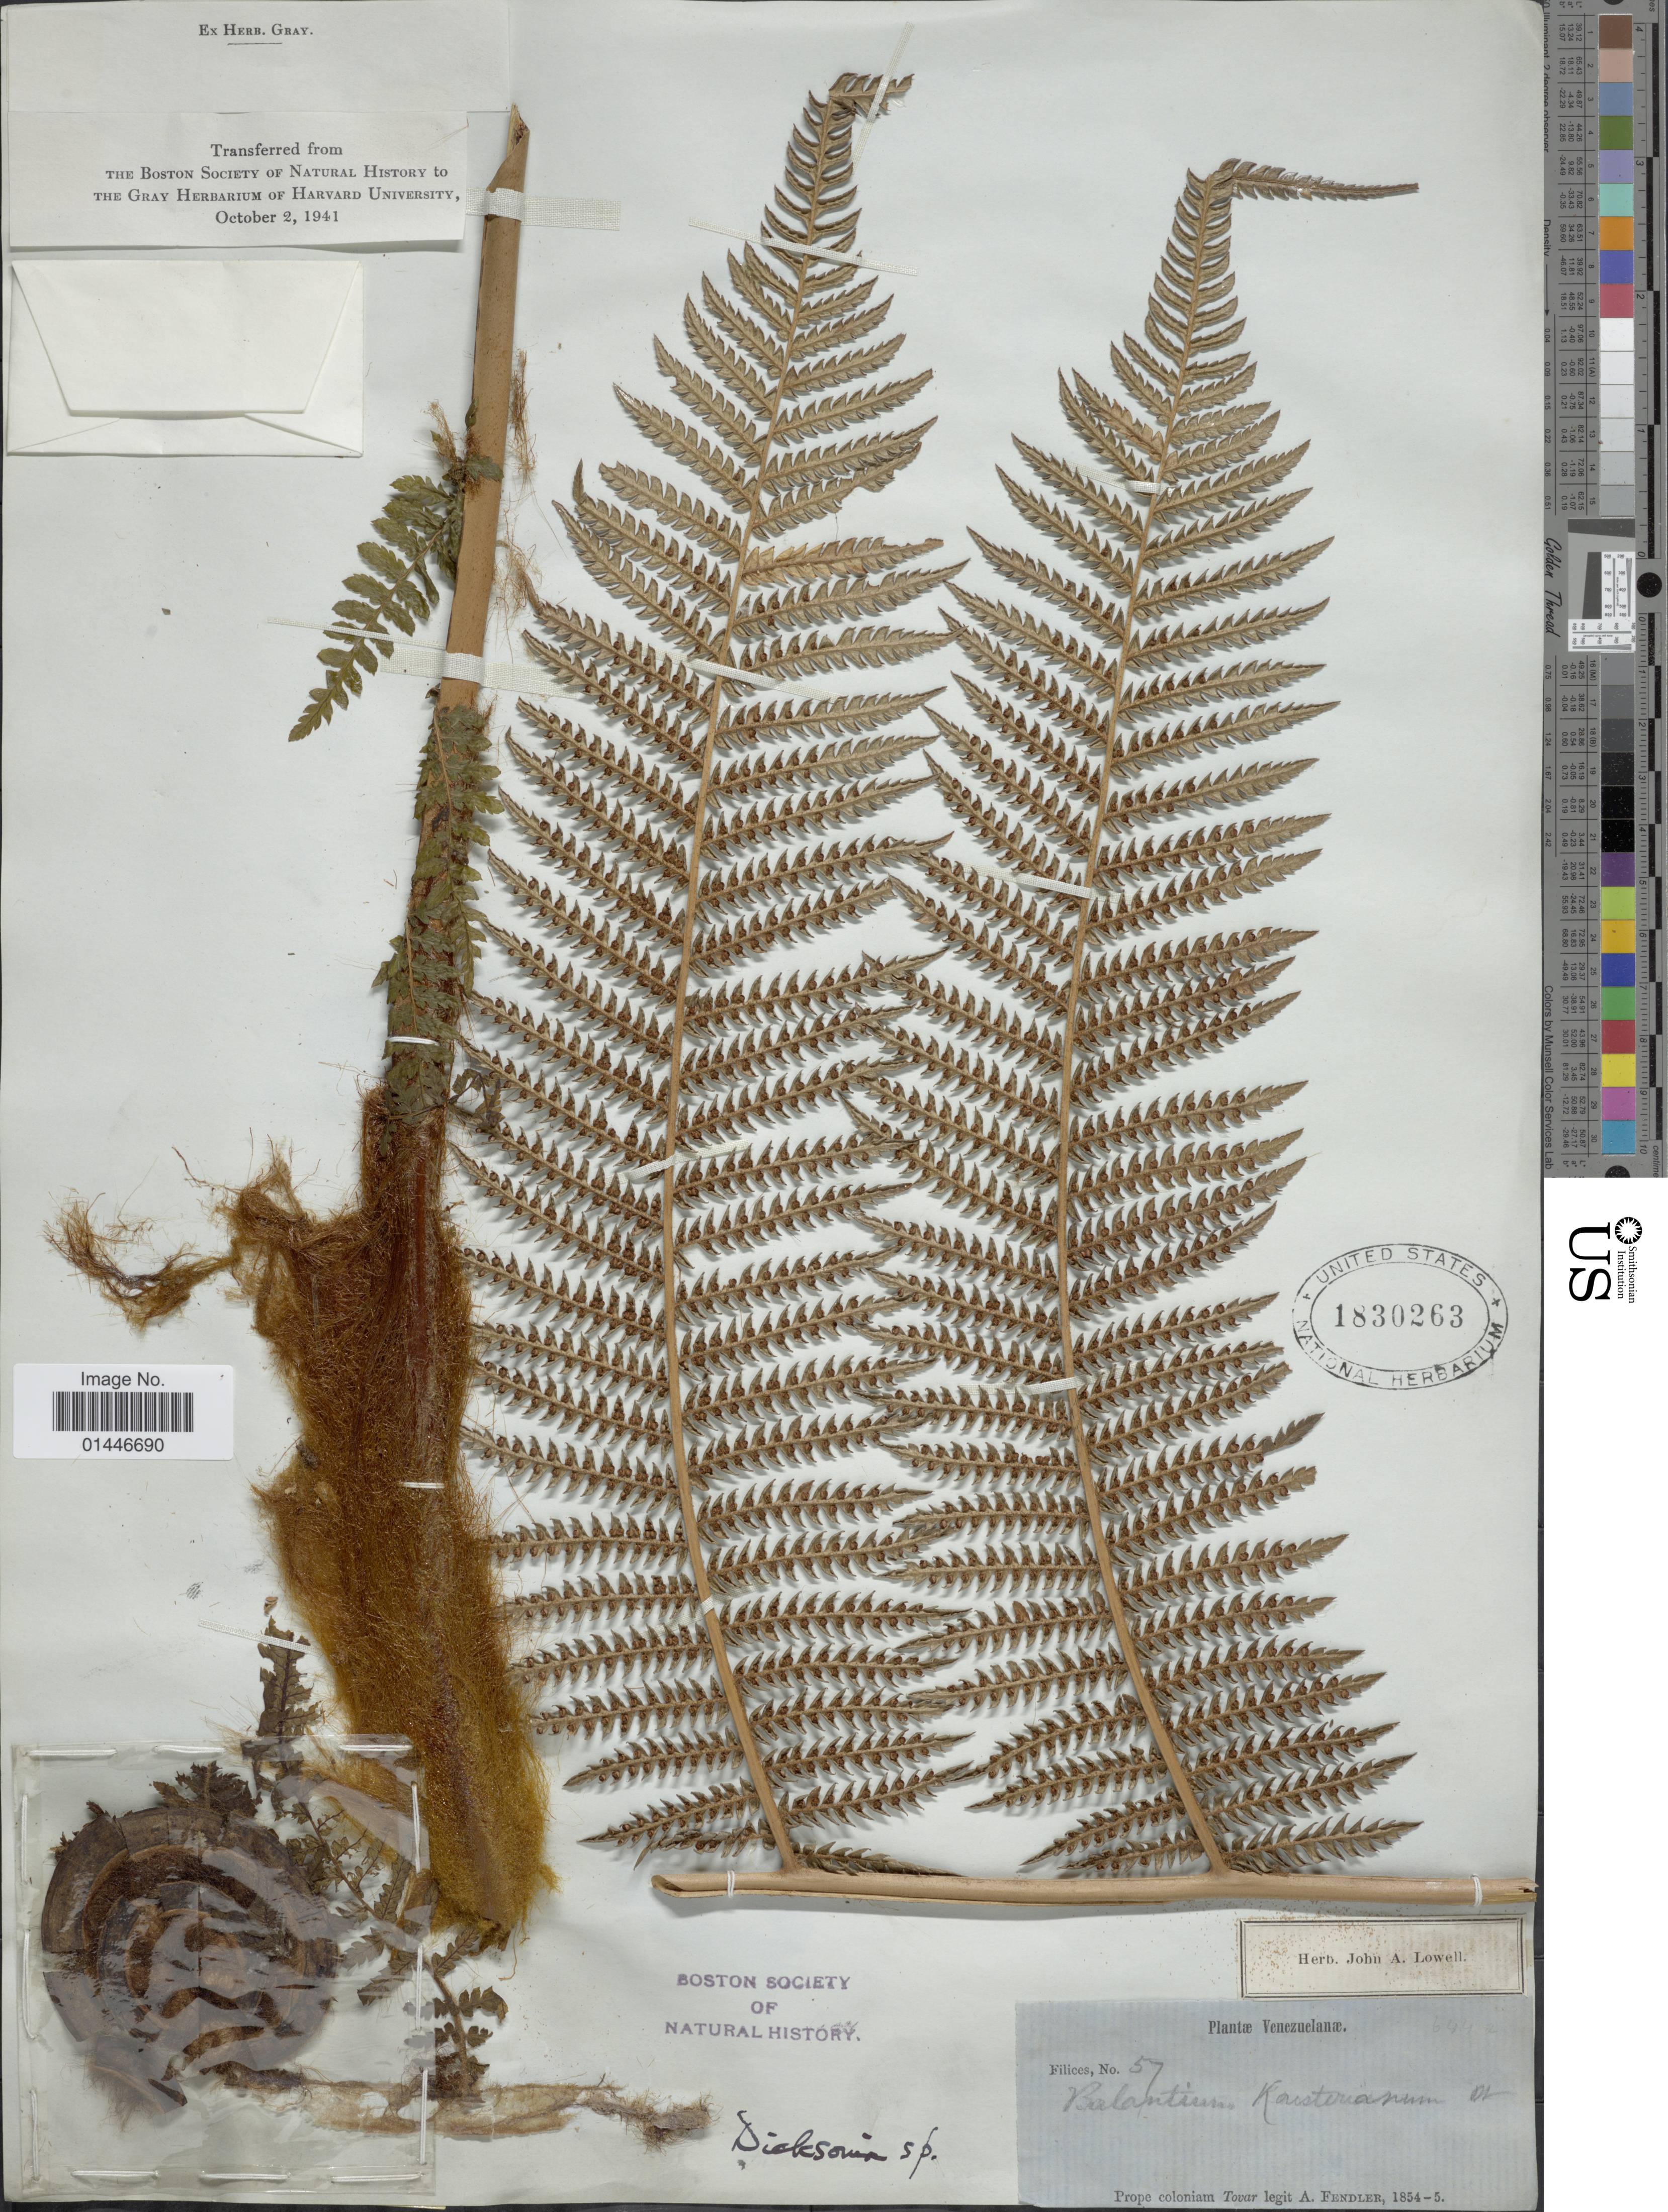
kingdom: Plantae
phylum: Tracheophyta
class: Polypodiopsida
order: Cyatheales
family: Dicksoniaceae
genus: Dicksonia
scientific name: Dicksonia karsteniana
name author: Klotzsch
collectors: A. Fendler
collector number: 57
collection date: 1854/1855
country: Venezuela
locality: Tovar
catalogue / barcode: US 1830263